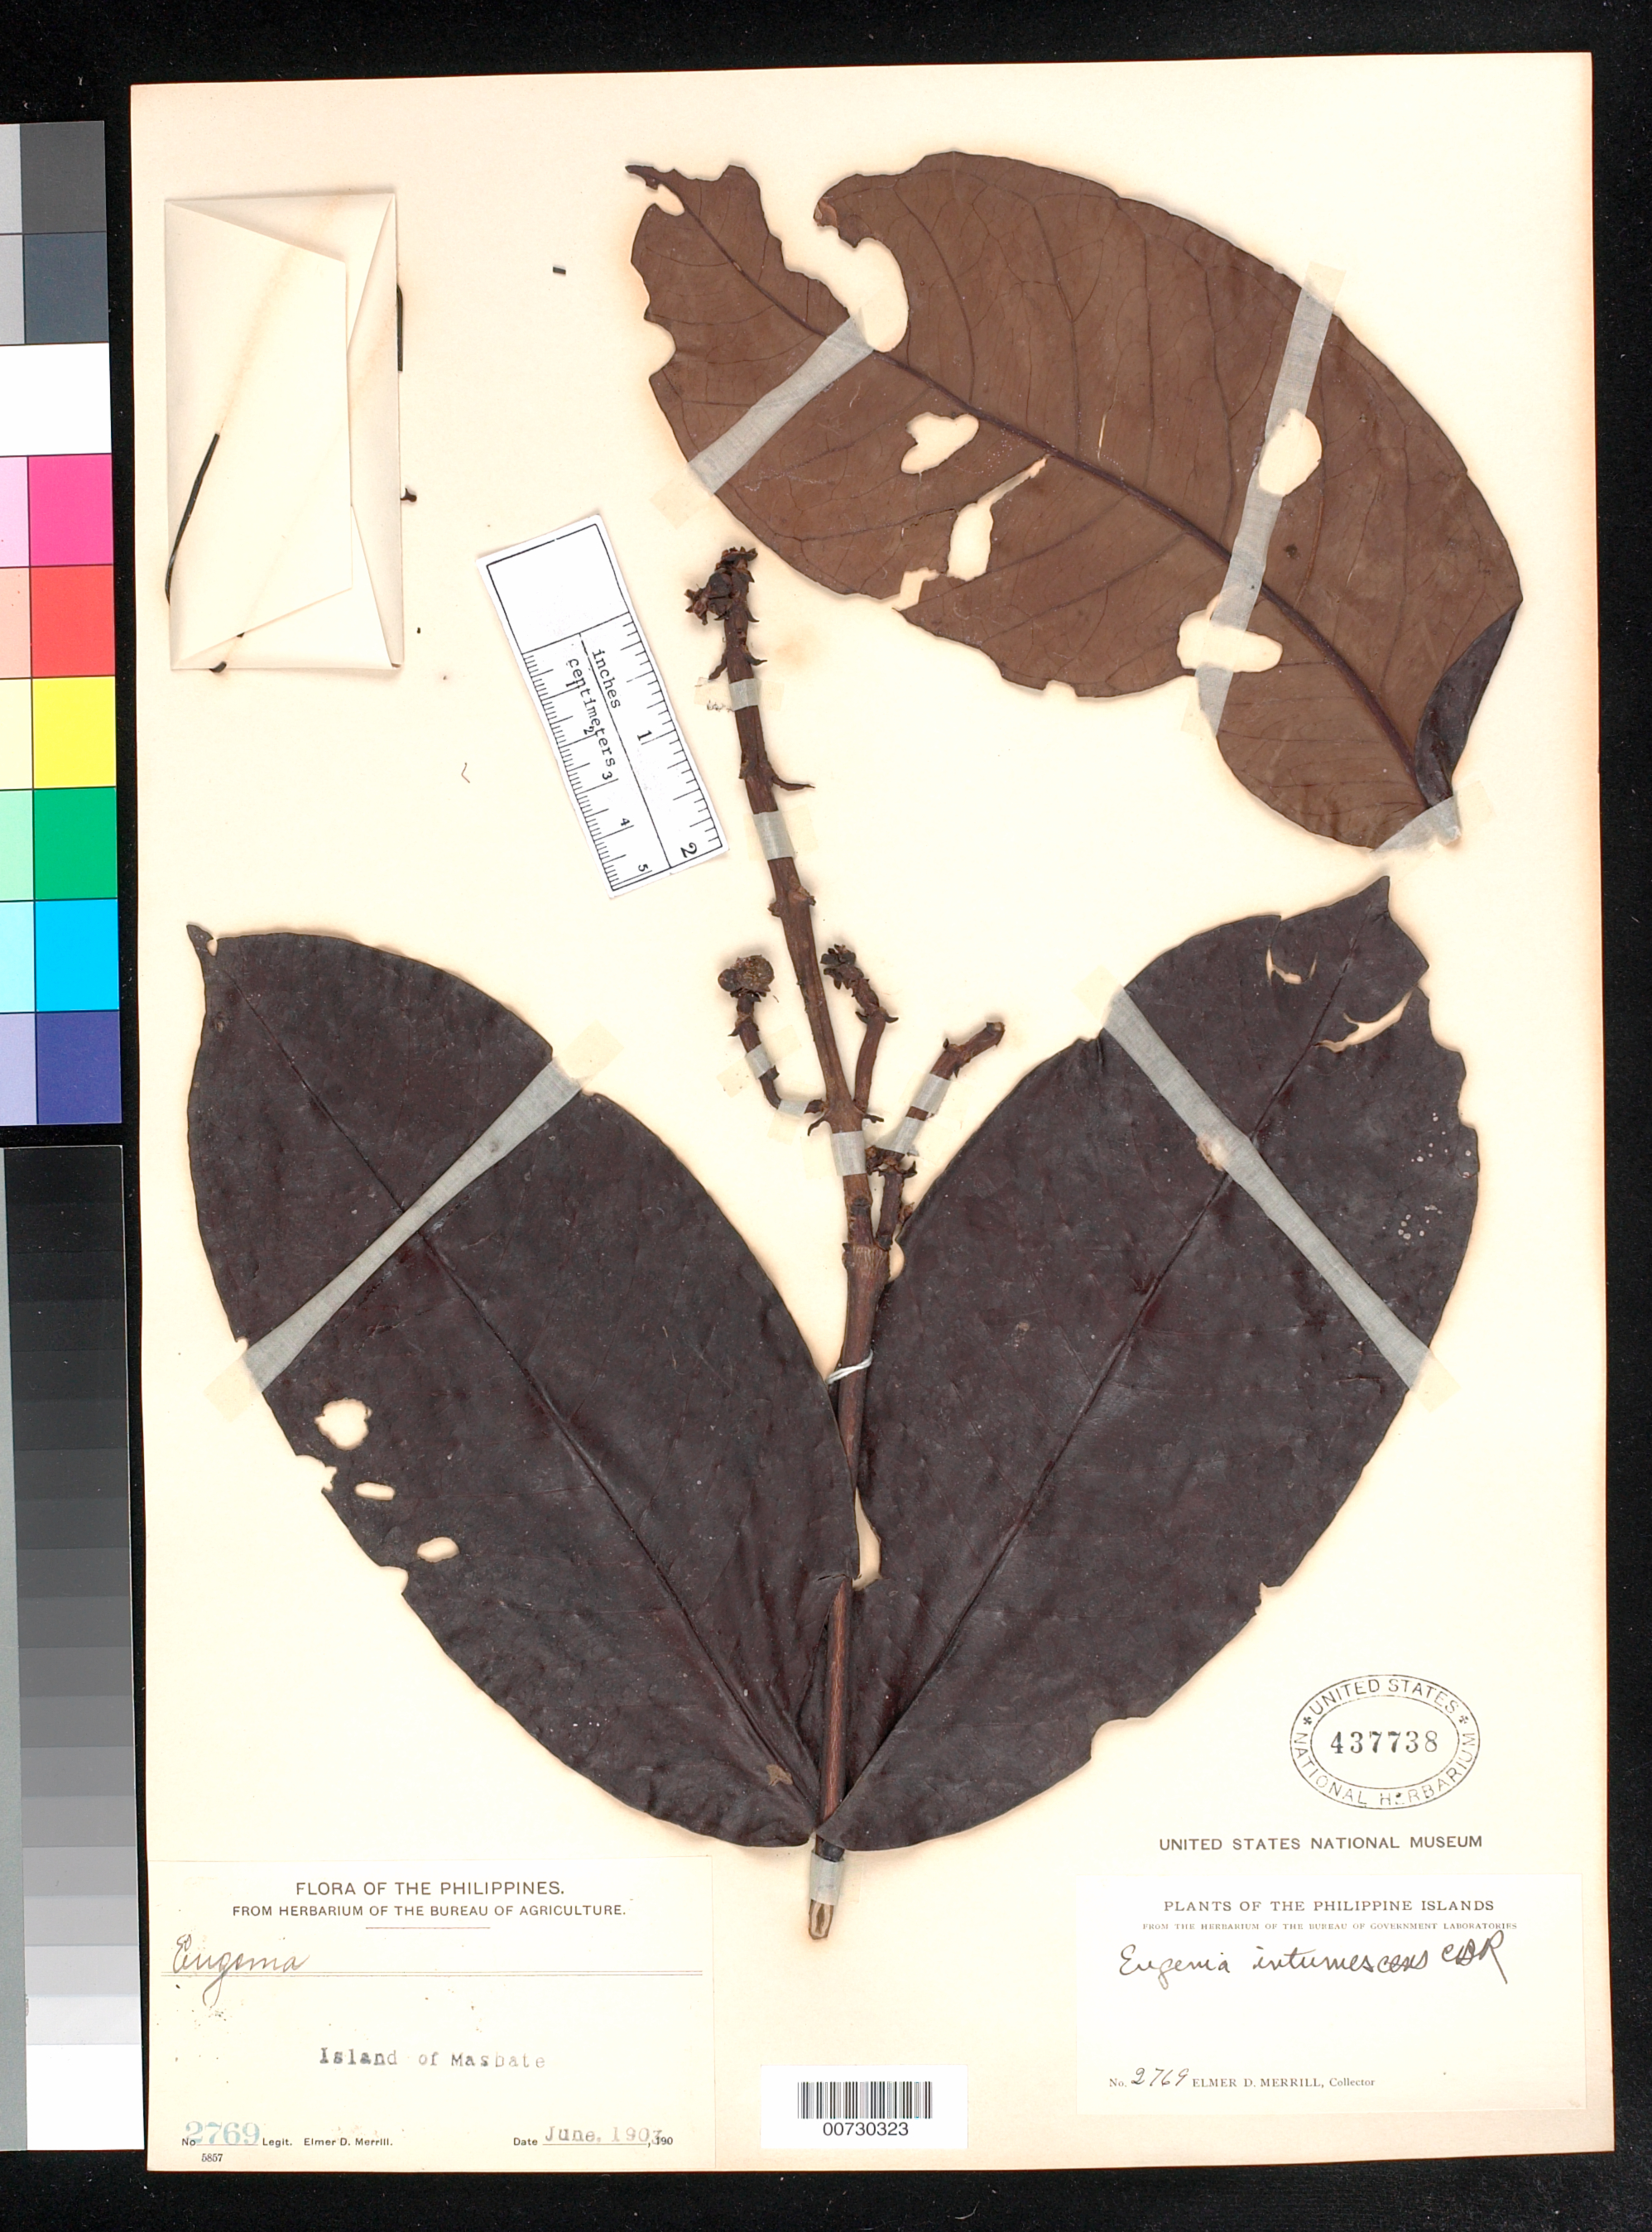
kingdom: Plantae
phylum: Tracheophyta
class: Magnoliopsida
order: Myrtales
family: Myrtaceae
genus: Syzygium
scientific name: Syzygium intumescens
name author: (C.B. Rob.) Merr.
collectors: E. D. Merrill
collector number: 2769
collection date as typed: Jun 1903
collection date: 1903-06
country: Philippines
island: Masbate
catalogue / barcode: US 437738